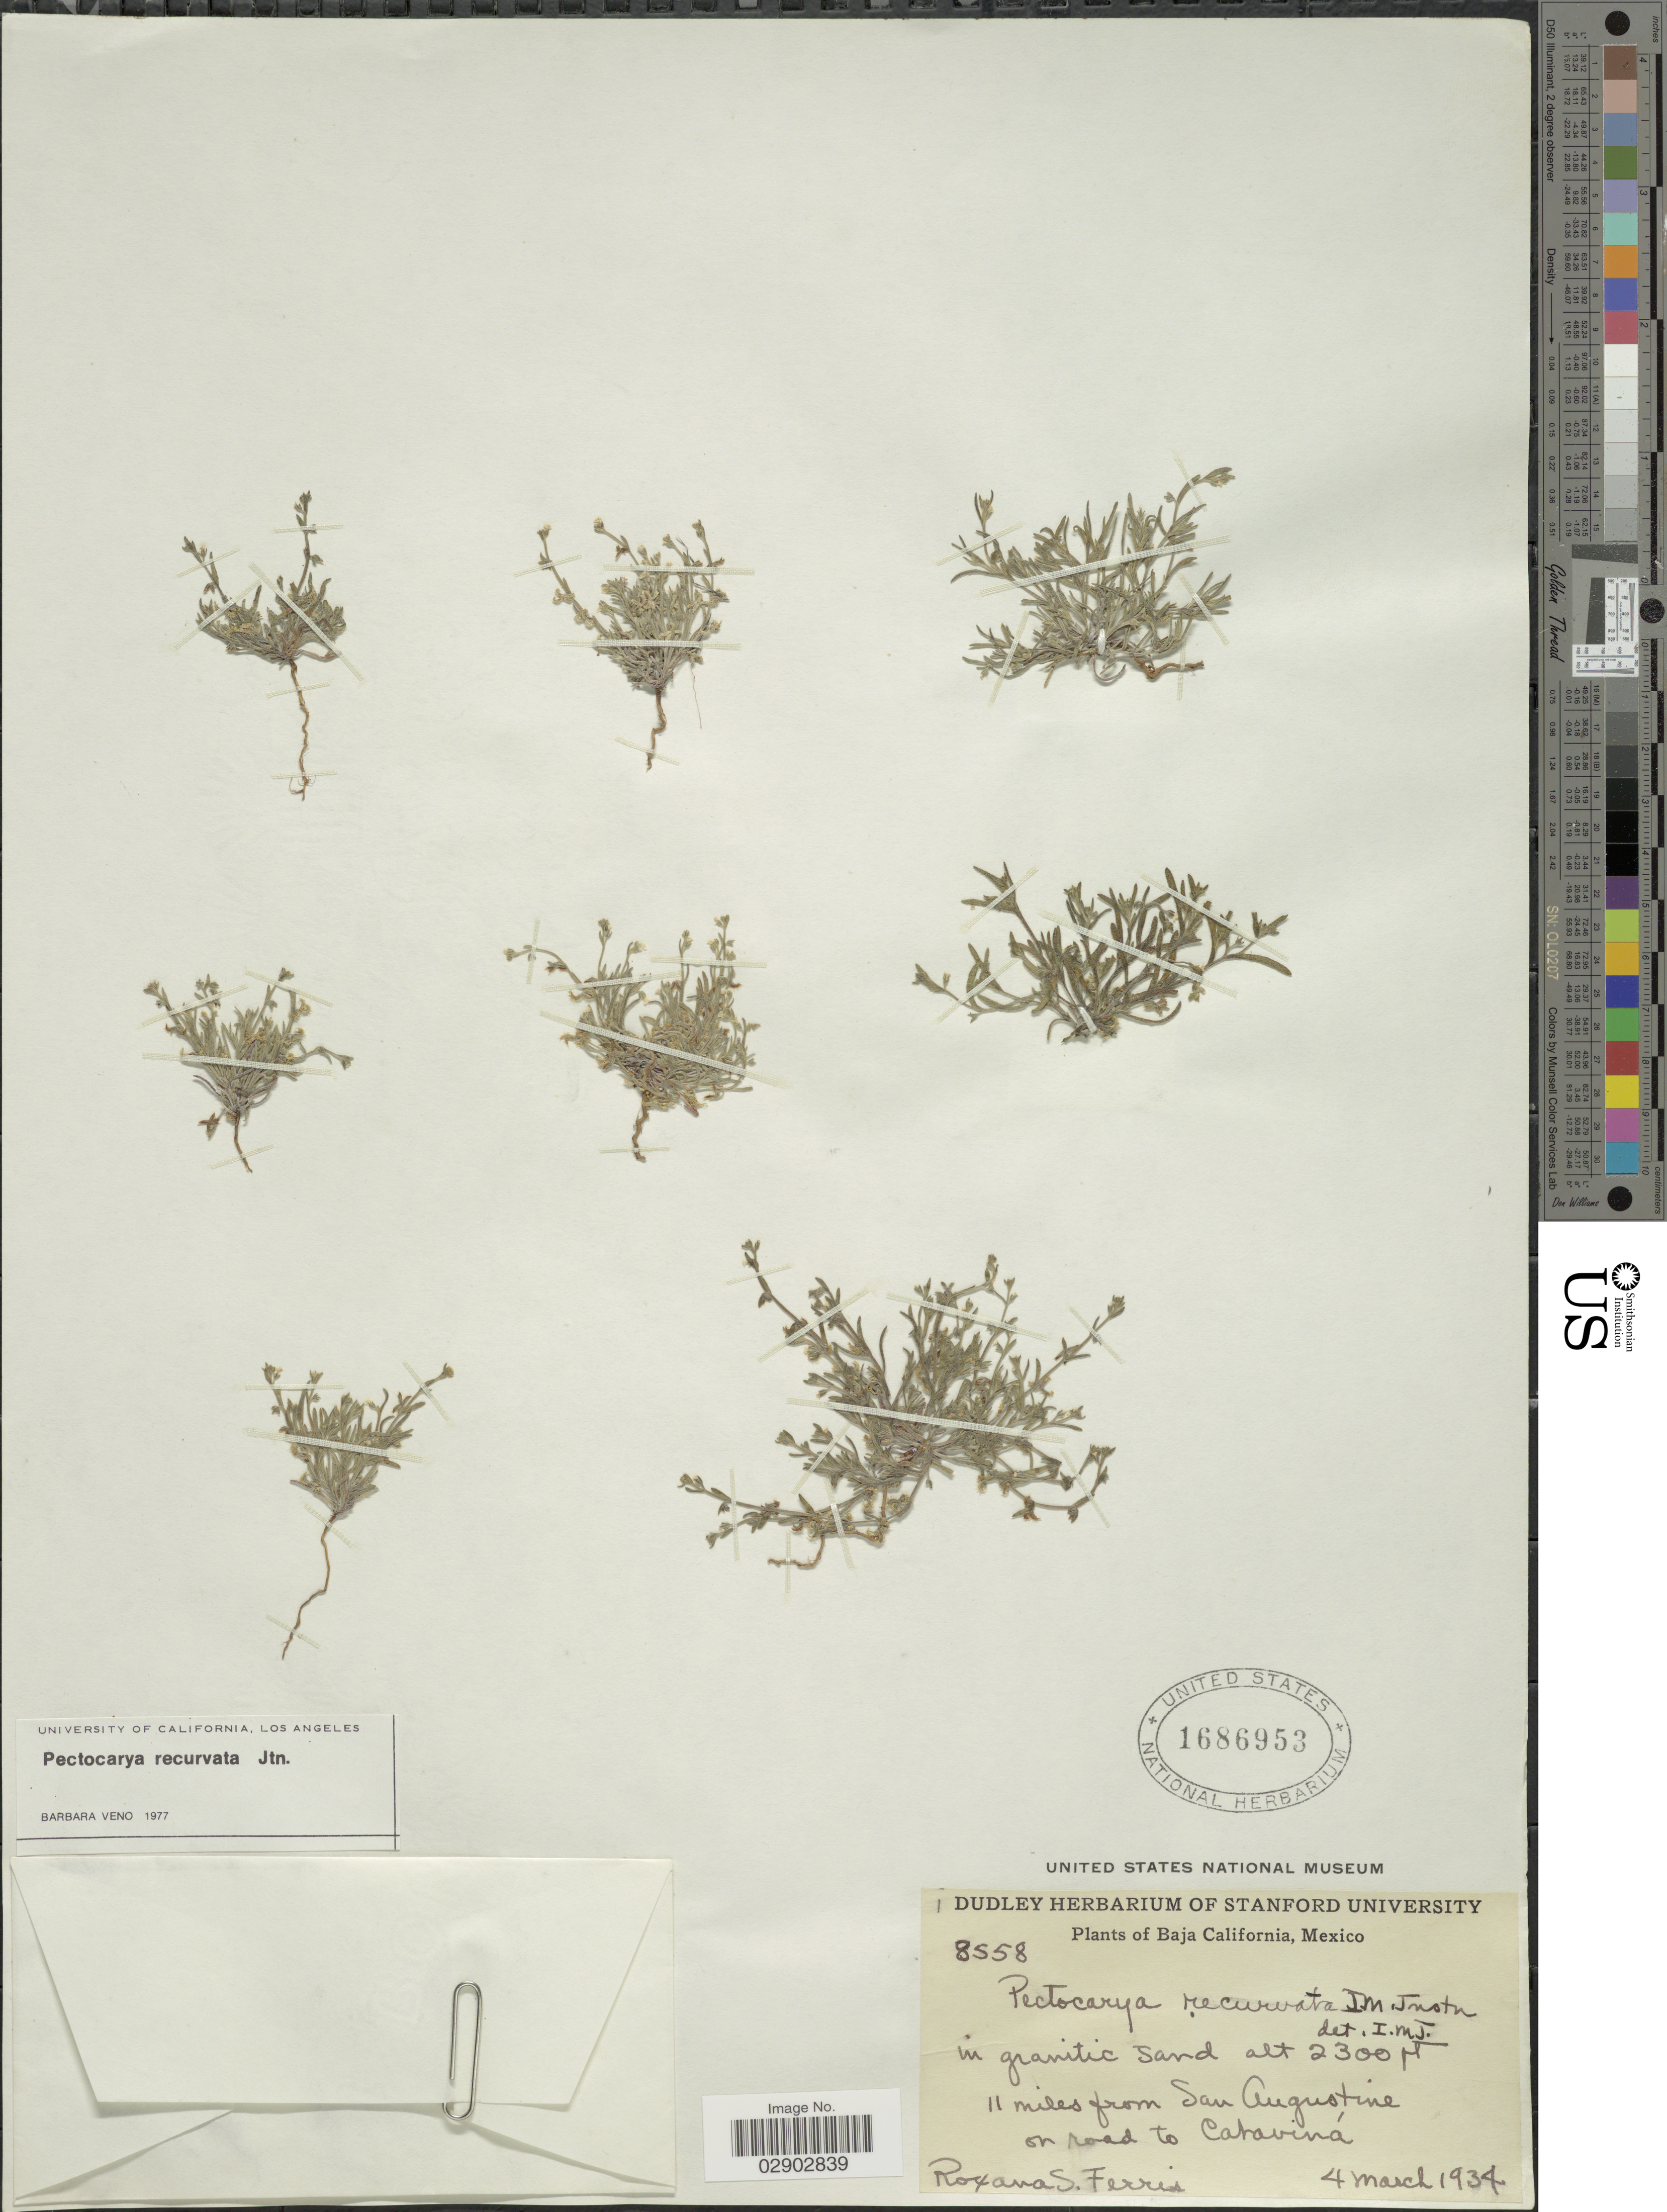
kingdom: Plantae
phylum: Tracheophyta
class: Magnoliopsida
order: Boraginales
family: Boraginaceae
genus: Pectocarya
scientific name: Pectocarya recurvata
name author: I.M. Johnst.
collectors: R. S. Ferris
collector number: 8558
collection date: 1934-03-04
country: Mexico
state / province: Baja California Norte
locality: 11 miles from San Augustine on road to Cataviná.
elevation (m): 701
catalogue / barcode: US 1686953